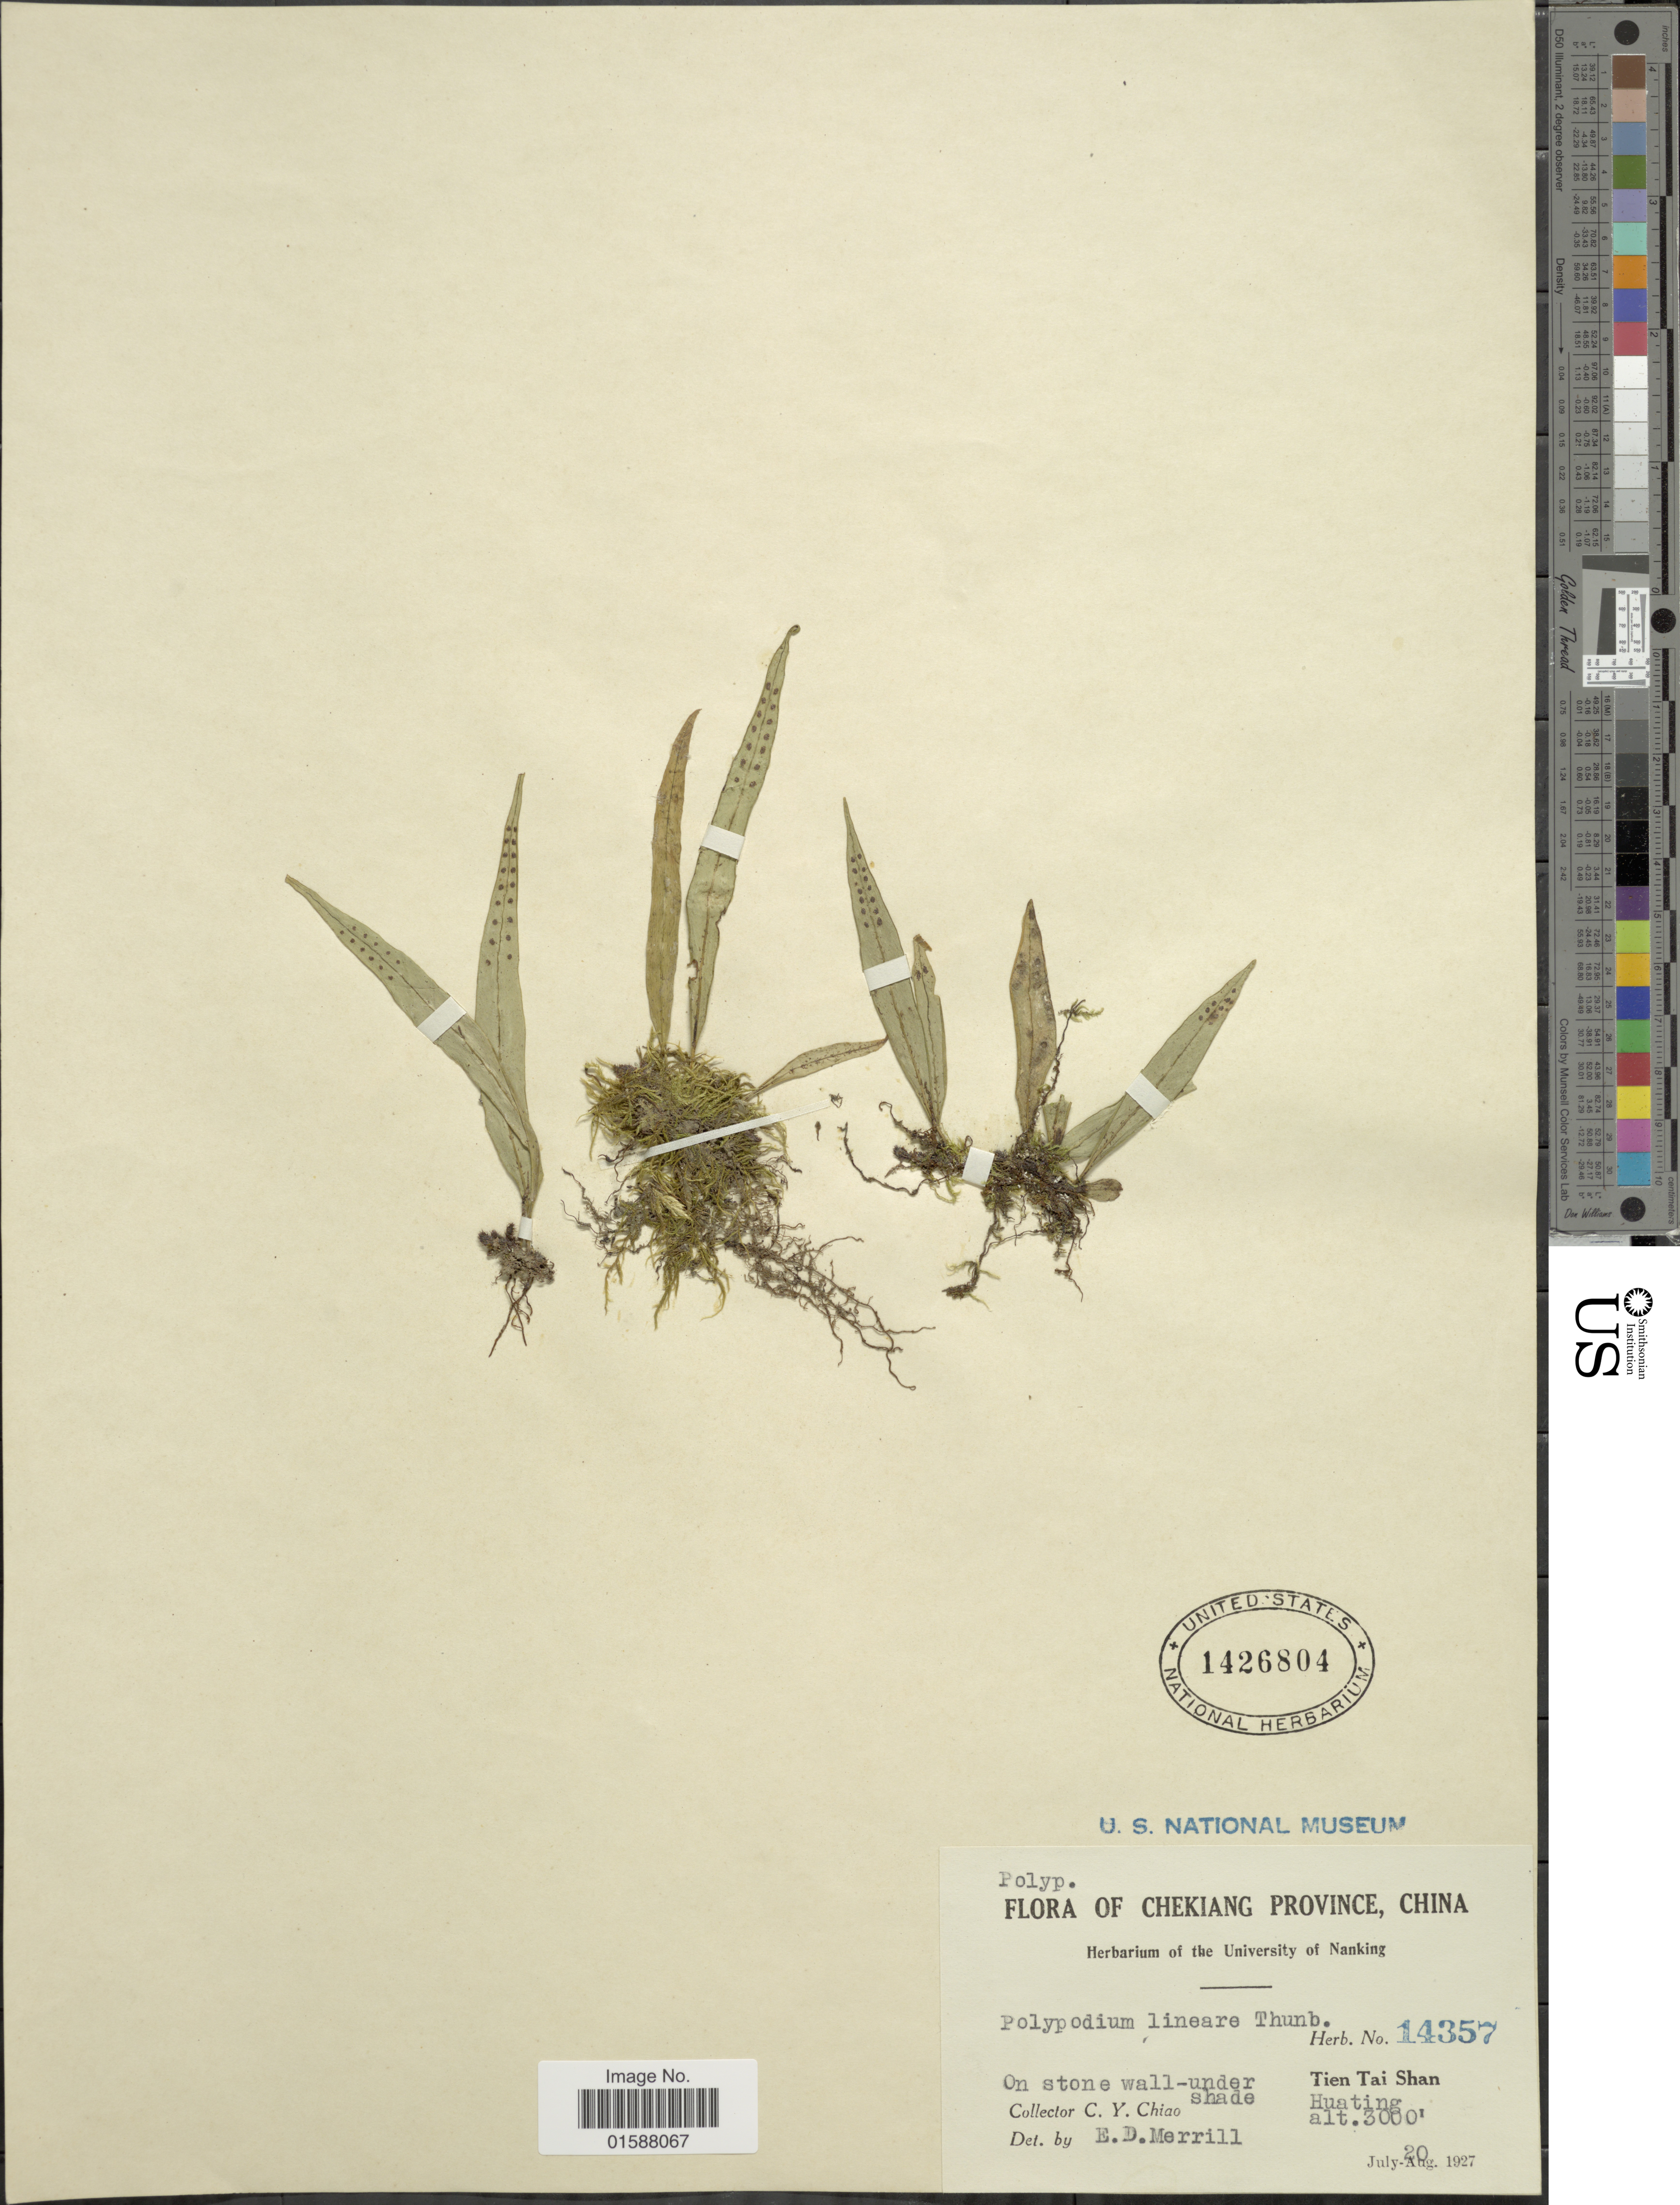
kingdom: Plantae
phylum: Tracheophyta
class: Polypodiopsida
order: Polypodiales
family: Polypodiaceae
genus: Lepisorus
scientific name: Lepisorus thunbergianus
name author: (Kaulf.) Ching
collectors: C. Chaio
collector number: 14357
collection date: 1927-07-20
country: China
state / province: Zhejiang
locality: Chekiang Province. Tien Tai Shan. Huating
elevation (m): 914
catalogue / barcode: US 1426804